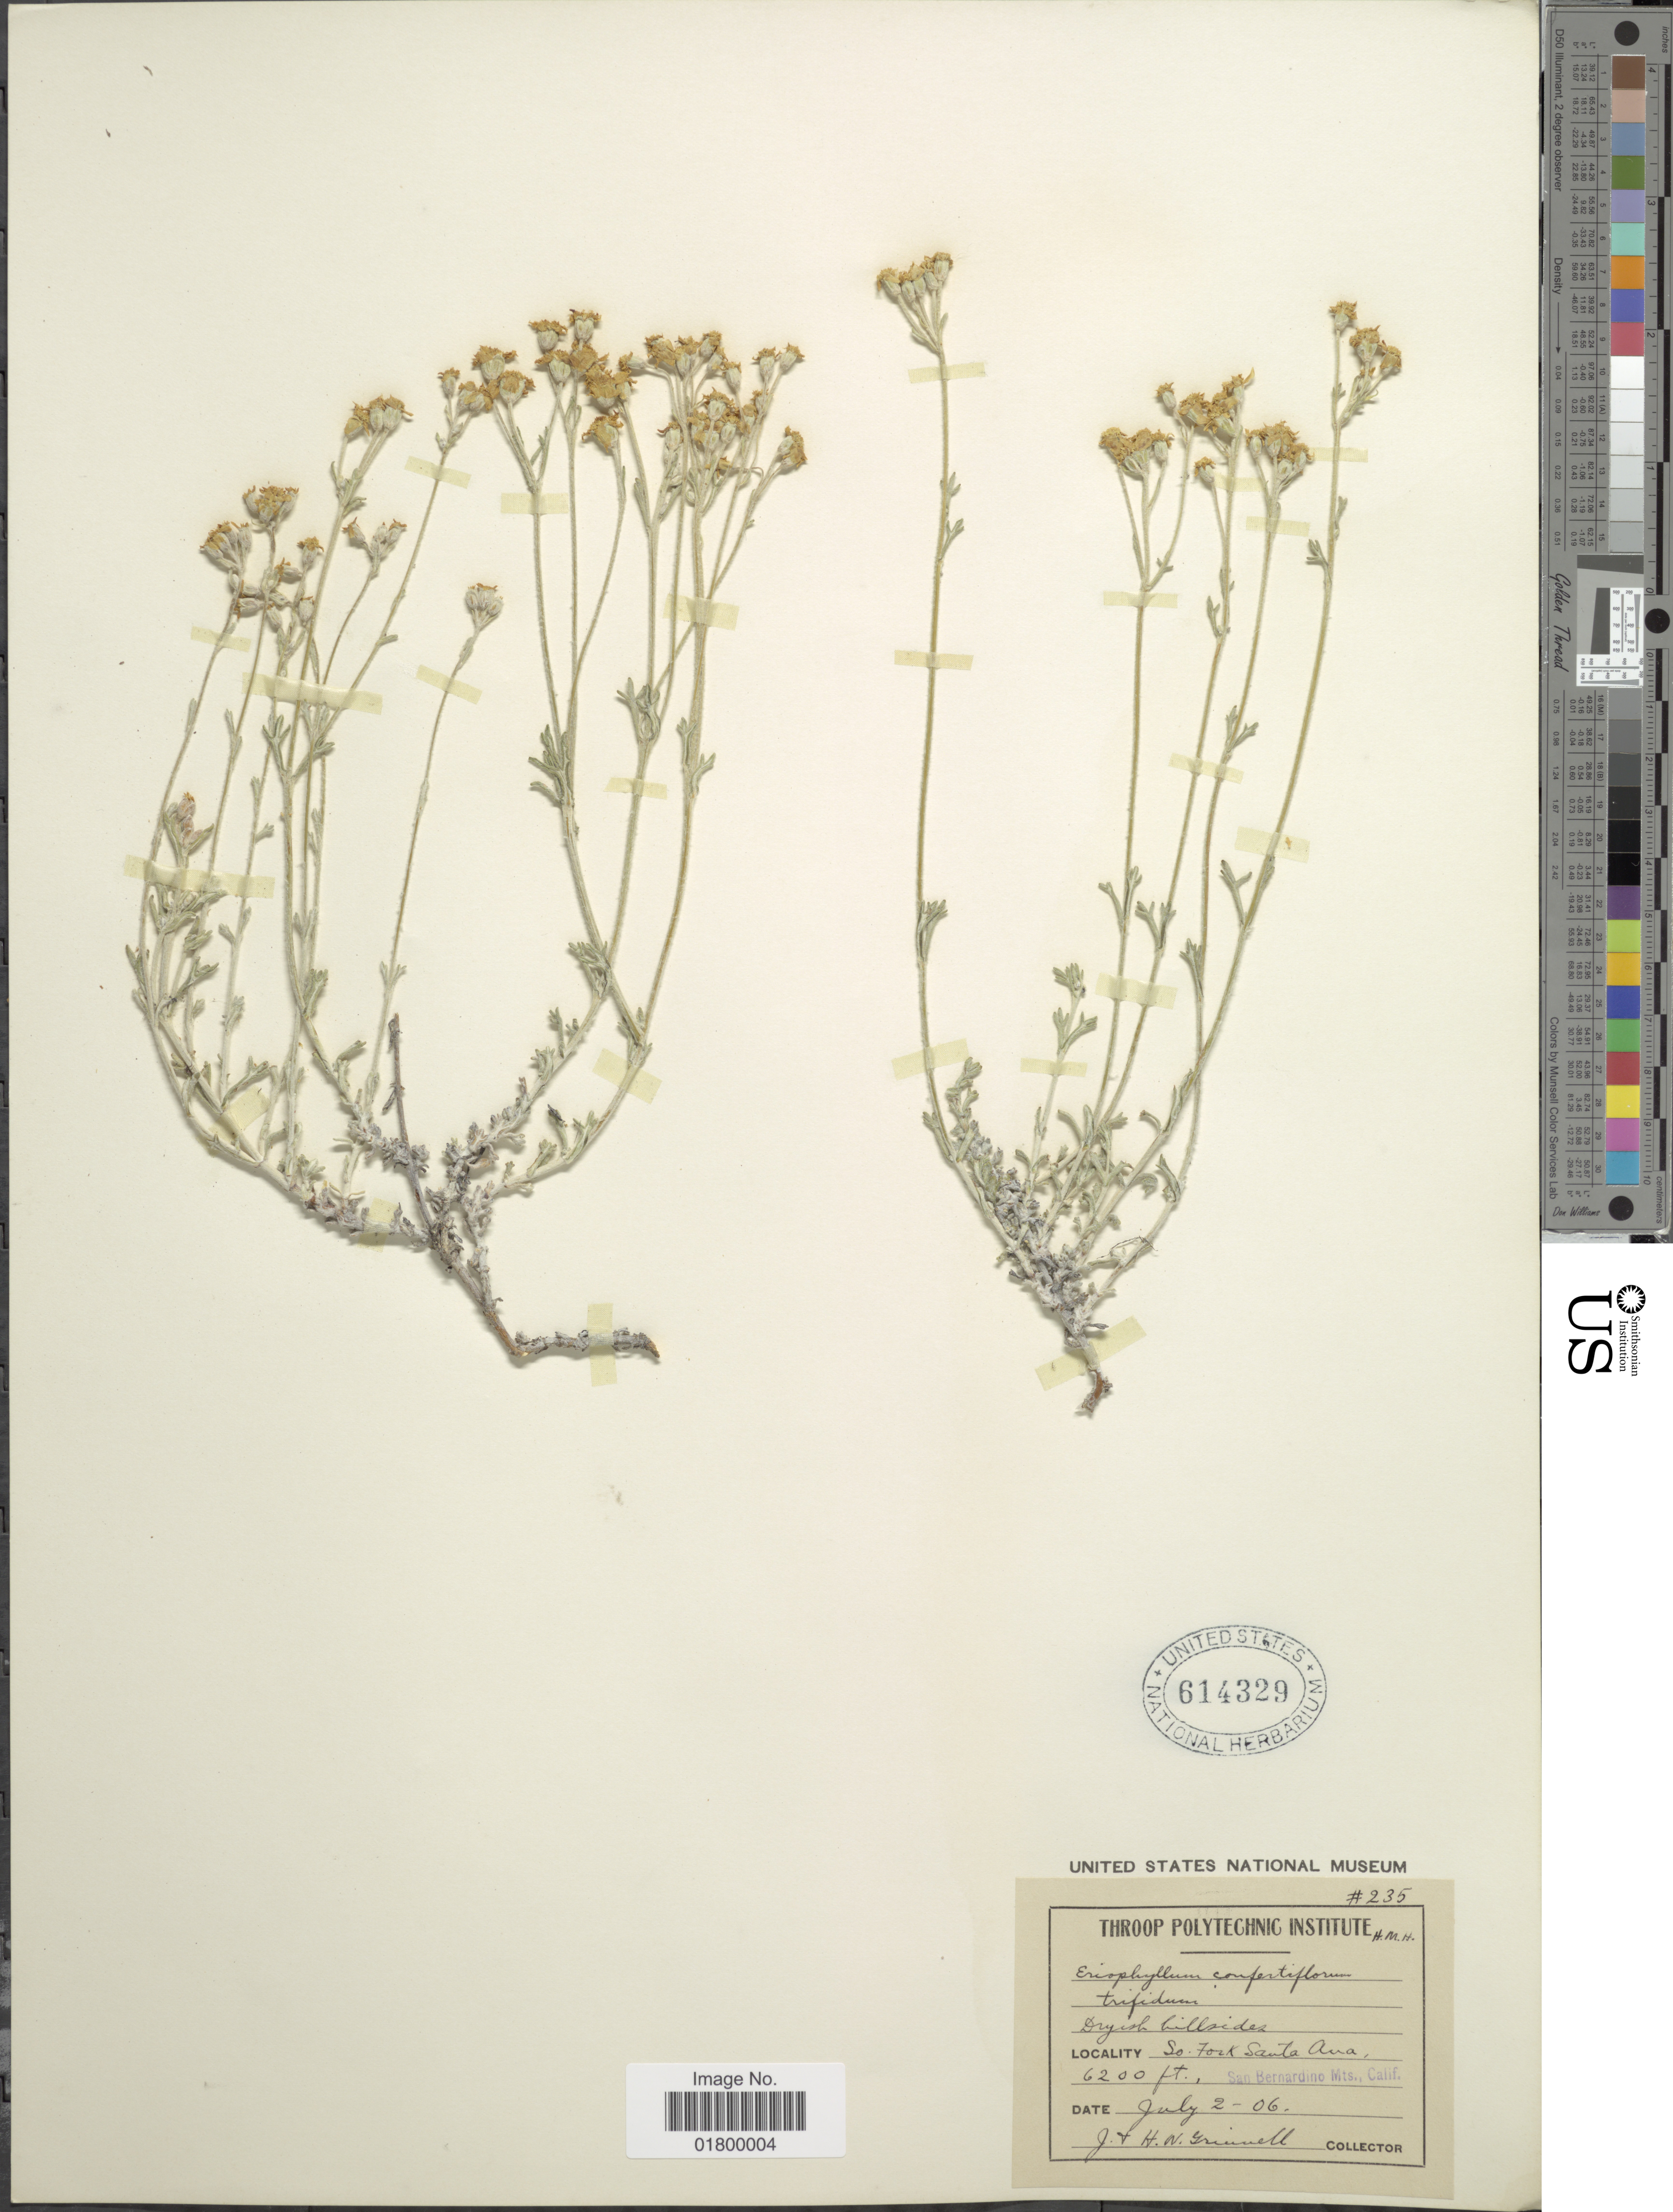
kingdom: Plantae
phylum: Tracheophyta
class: Magnoliopsida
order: Asterales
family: Asteraceae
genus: Eriophyllum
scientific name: Eriophyllum confertiflorum var. tridactylum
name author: (Rydb.) Munz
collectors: J. Grinnell & H. Grinnell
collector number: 235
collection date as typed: Transcribed d/m/y: 2/7/6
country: United States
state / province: California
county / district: San Bernardino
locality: So. Fork Santa Ana, San Bernardino Mts., Calif.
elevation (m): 1890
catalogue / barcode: US 614329